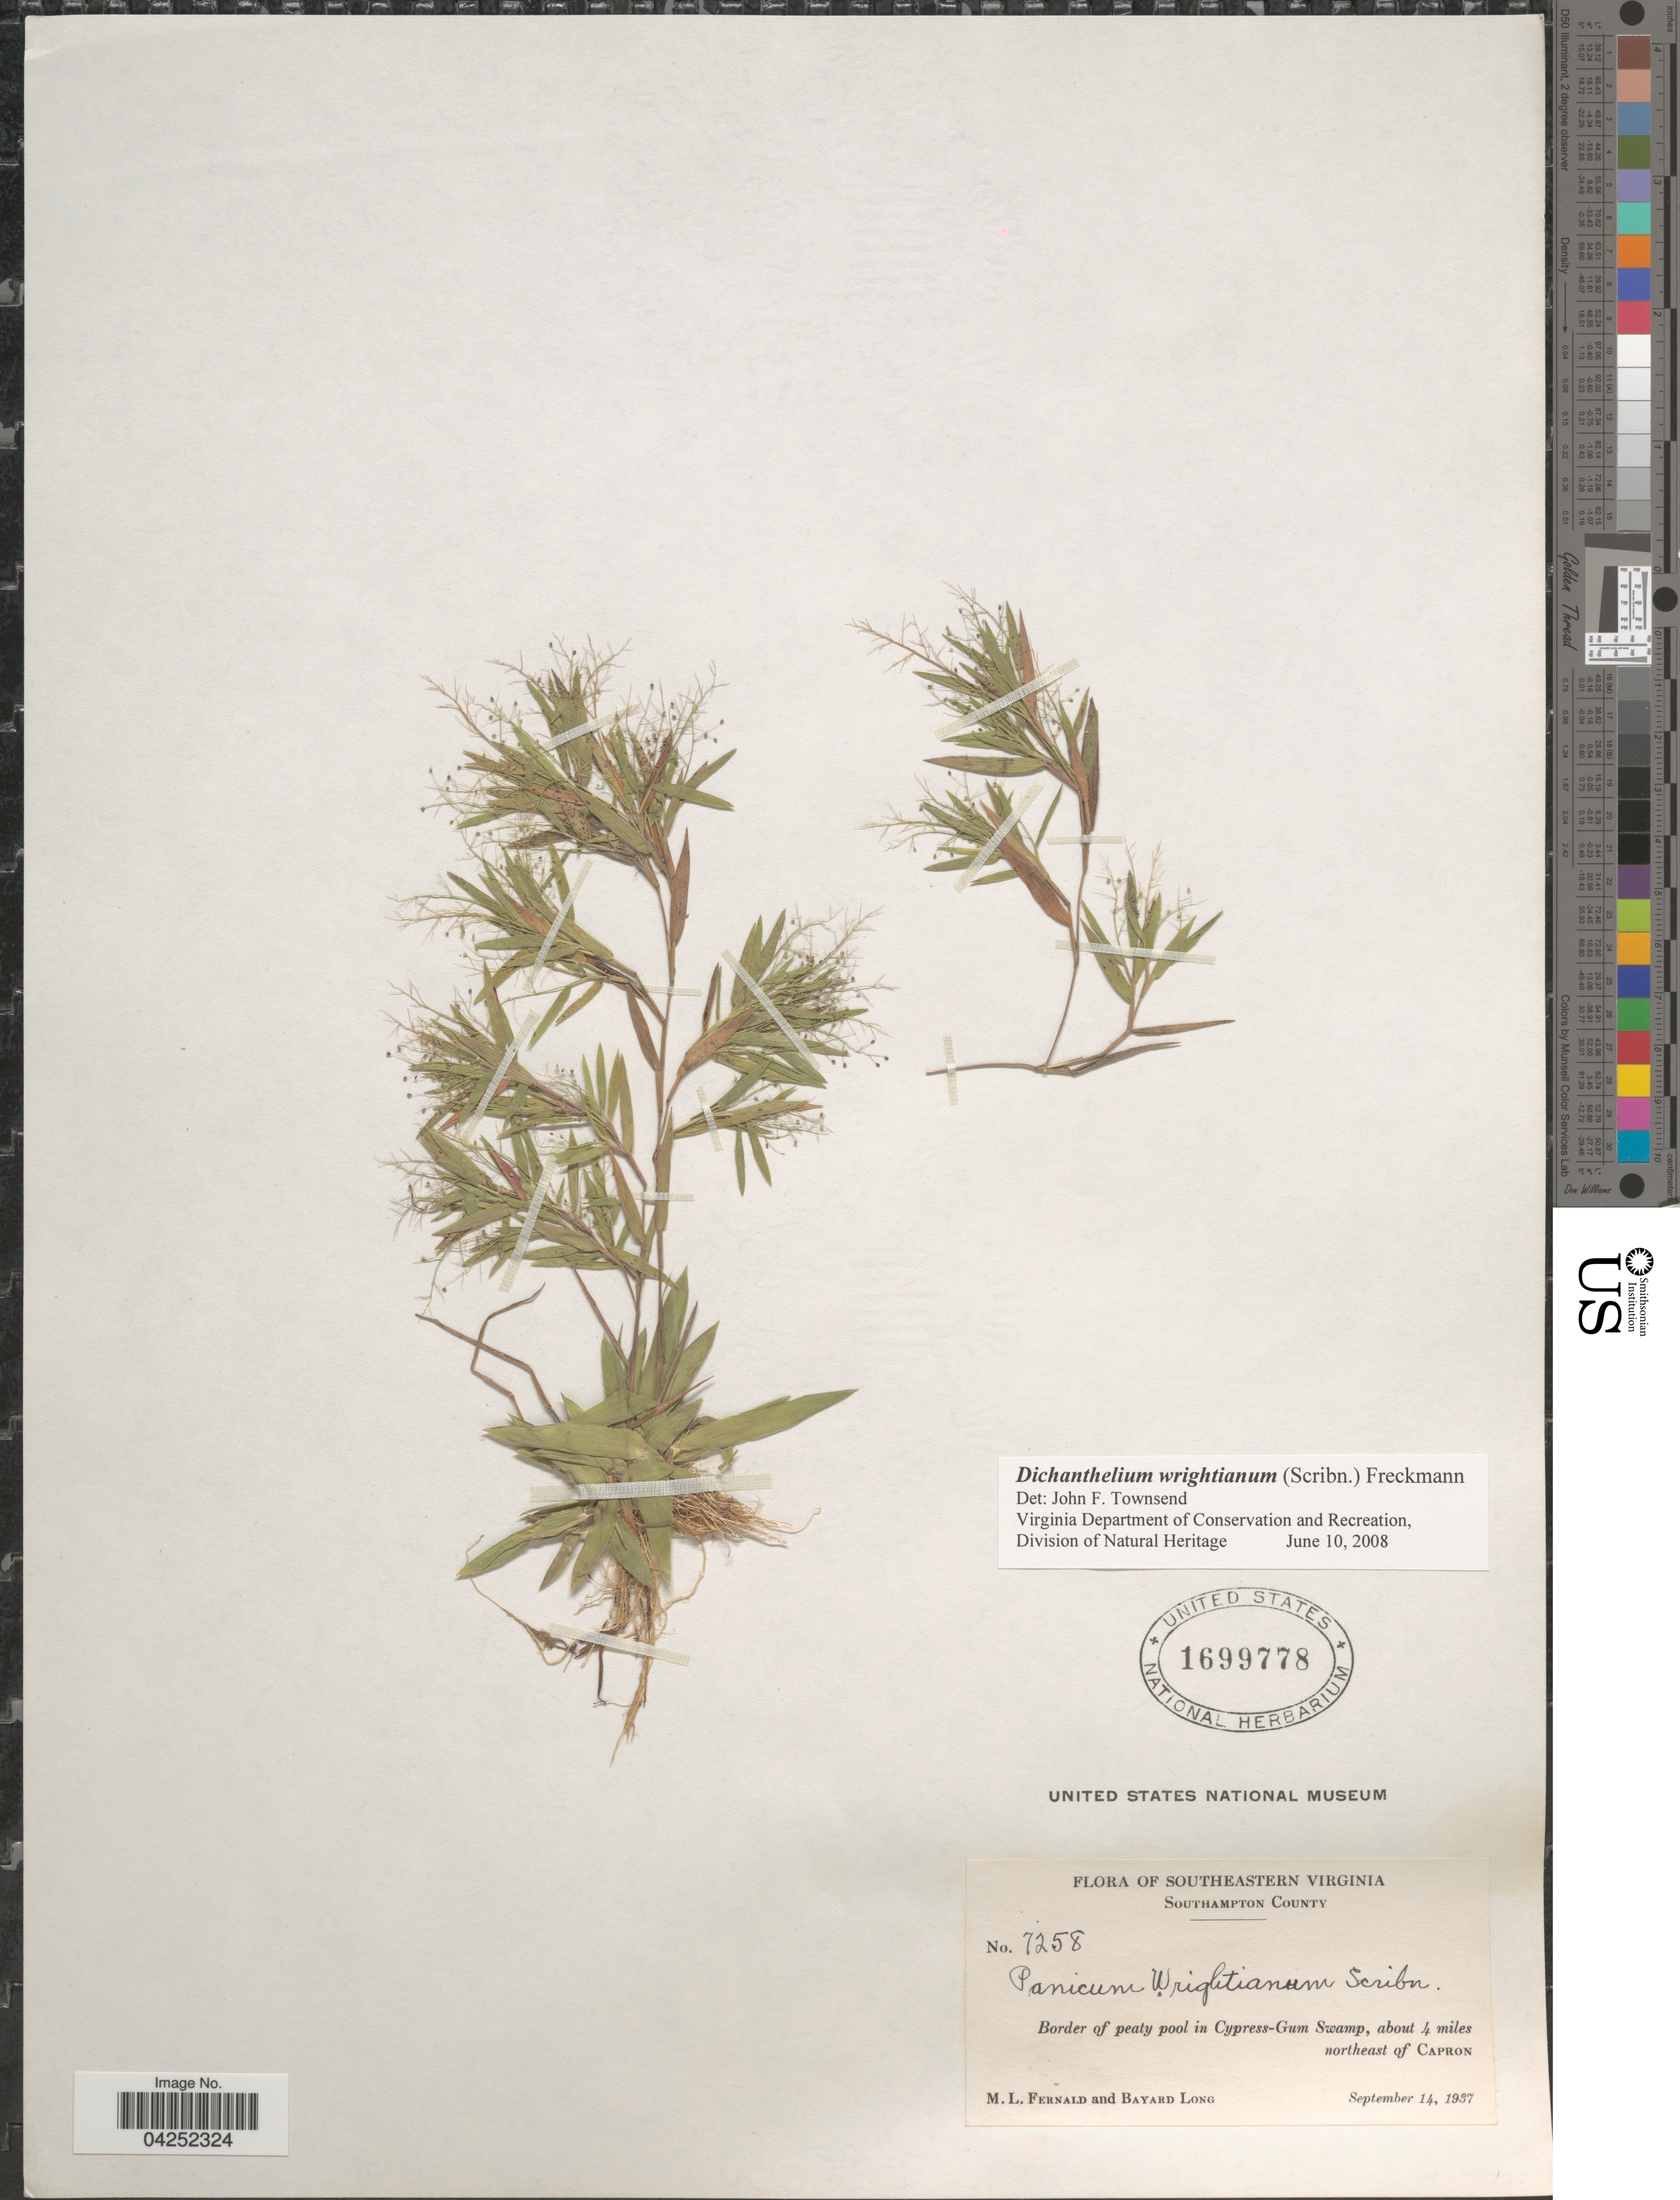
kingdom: Plantae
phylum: Tracheophyta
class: Liliopsida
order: Poales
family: Poaceae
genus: Dichanthelium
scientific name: Dichanthelium acuminatum var. longiligulatum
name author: (Nash) Gould & C.A. Clark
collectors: M. L. Fernald & B. Long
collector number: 7258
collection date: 1937-09-14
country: United States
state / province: Virginia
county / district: Southampton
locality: Southeastern Virginia. Southampton County. Border of peaty pool in Cypress-Gum Swamp, about 4 miles northeast of Capron.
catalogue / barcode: US 1699778